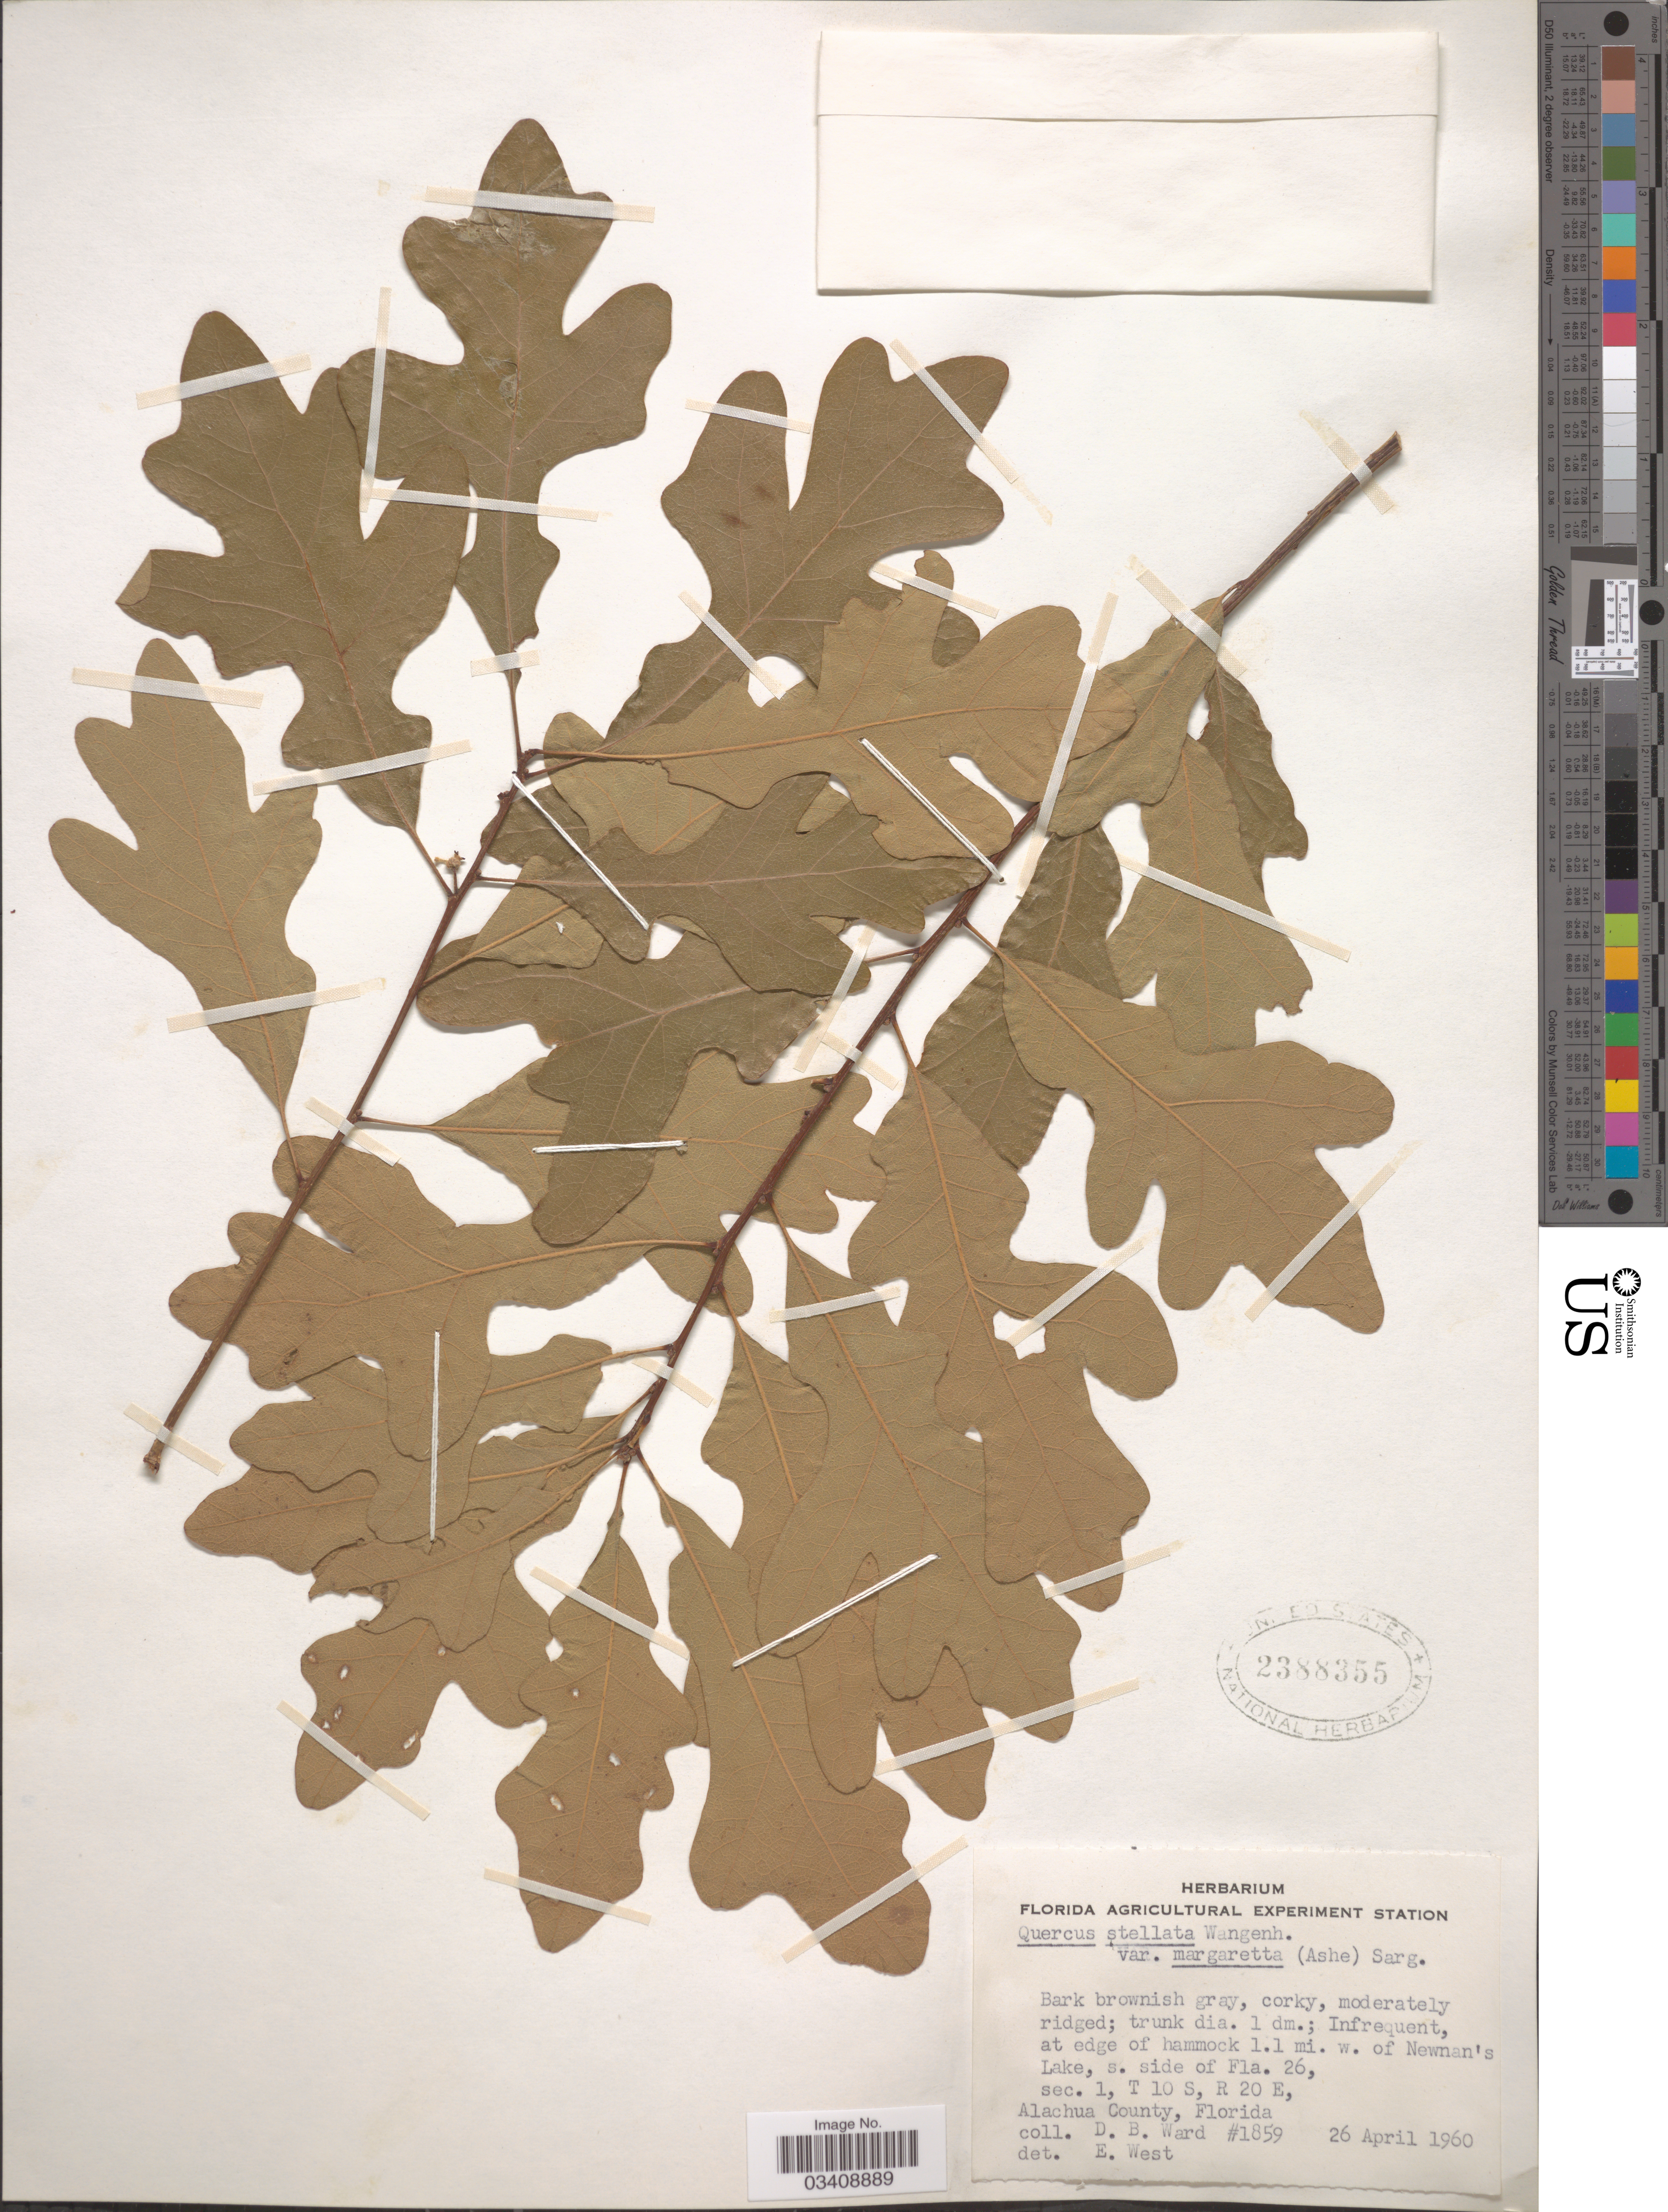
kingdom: Plantae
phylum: Tracheophyta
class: Magnoliopsida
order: Fagales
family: Fagaceae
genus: Quercus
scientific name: Quercus brontia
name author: Jenne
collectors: D. B. Ward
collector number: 1859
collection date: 1960-04-26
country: United States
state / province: Florida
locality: At edge of hammock 1.1 mi. w. of Newnan's Lake, s. side of Fla. 26, sec. 1, T 10 S, R 20 E, Alachua County.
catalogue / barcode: US 2388355